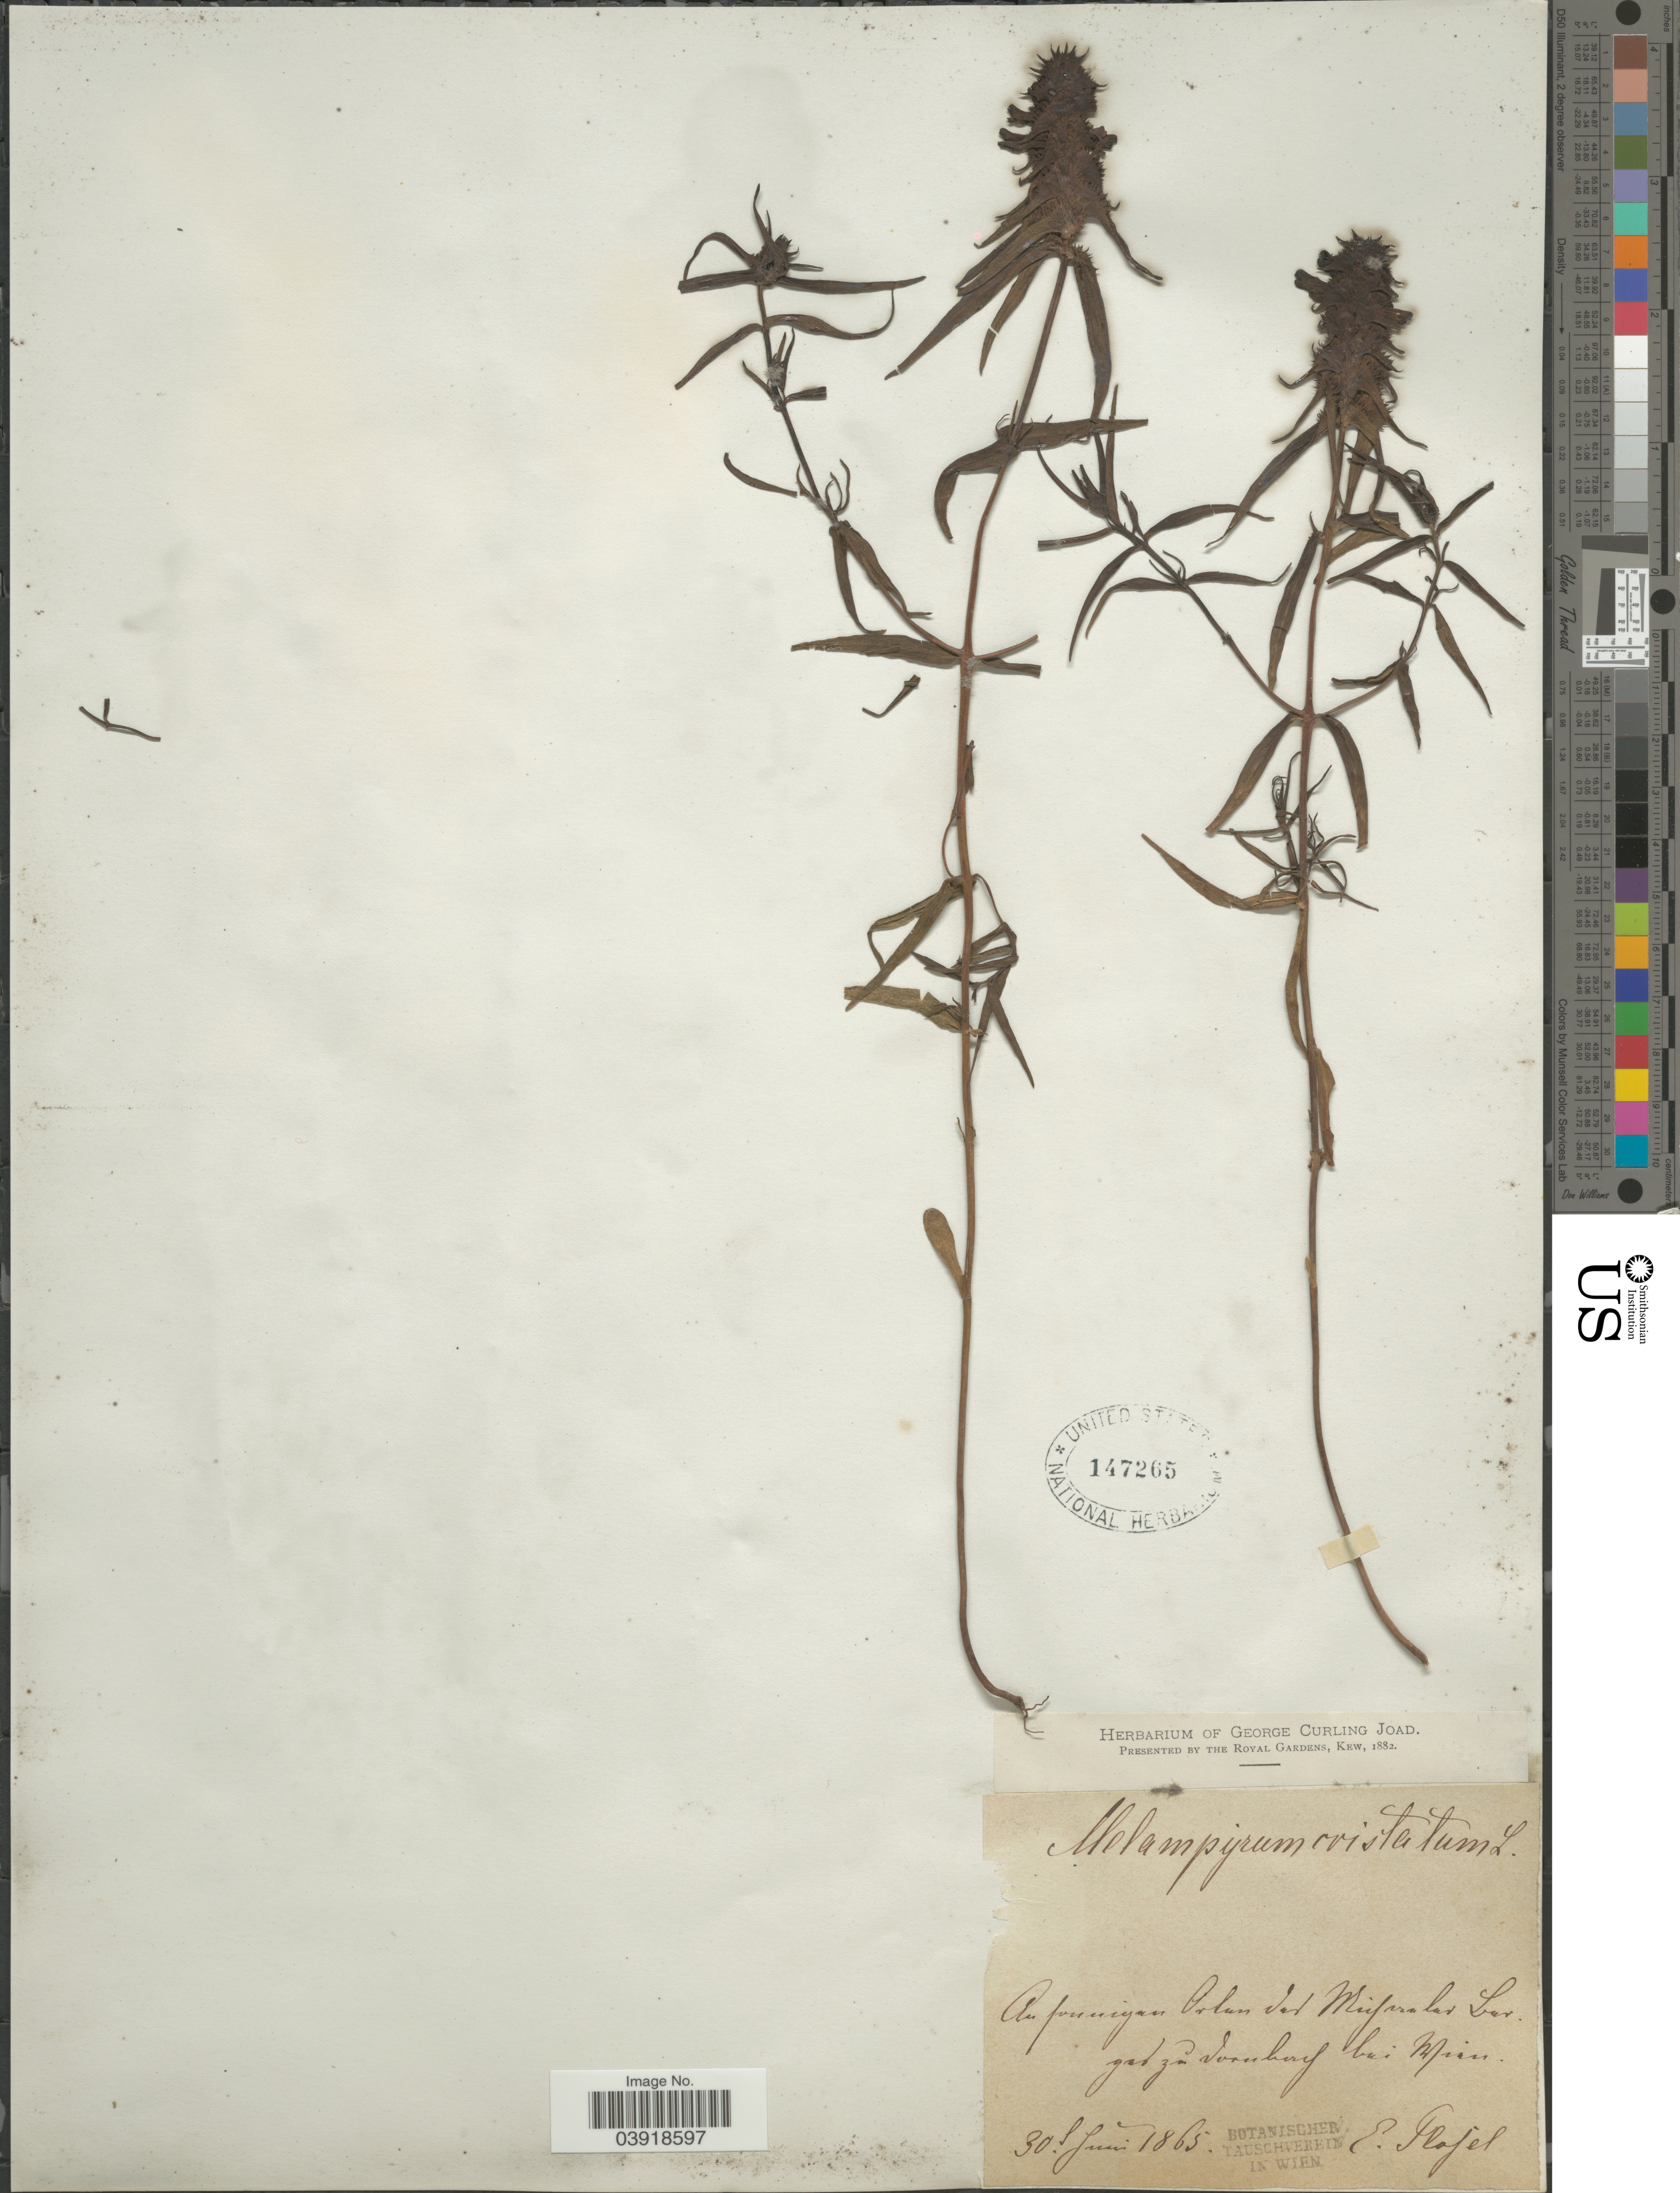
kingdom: Plantae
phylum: Tracheophyta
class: Magnoliopsida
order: Lamiales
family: Orobanchaceae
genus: Melampyrum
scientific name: Melampyrum cristatum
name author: Hablitz ex Steud.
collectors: E. Plofel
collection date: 1865-06-30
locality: An ponnigan Olun Vad Muf [illegible text] las lar. gab zâ Vornhorf bai Blian. [interpreted]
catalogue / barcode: US 147265